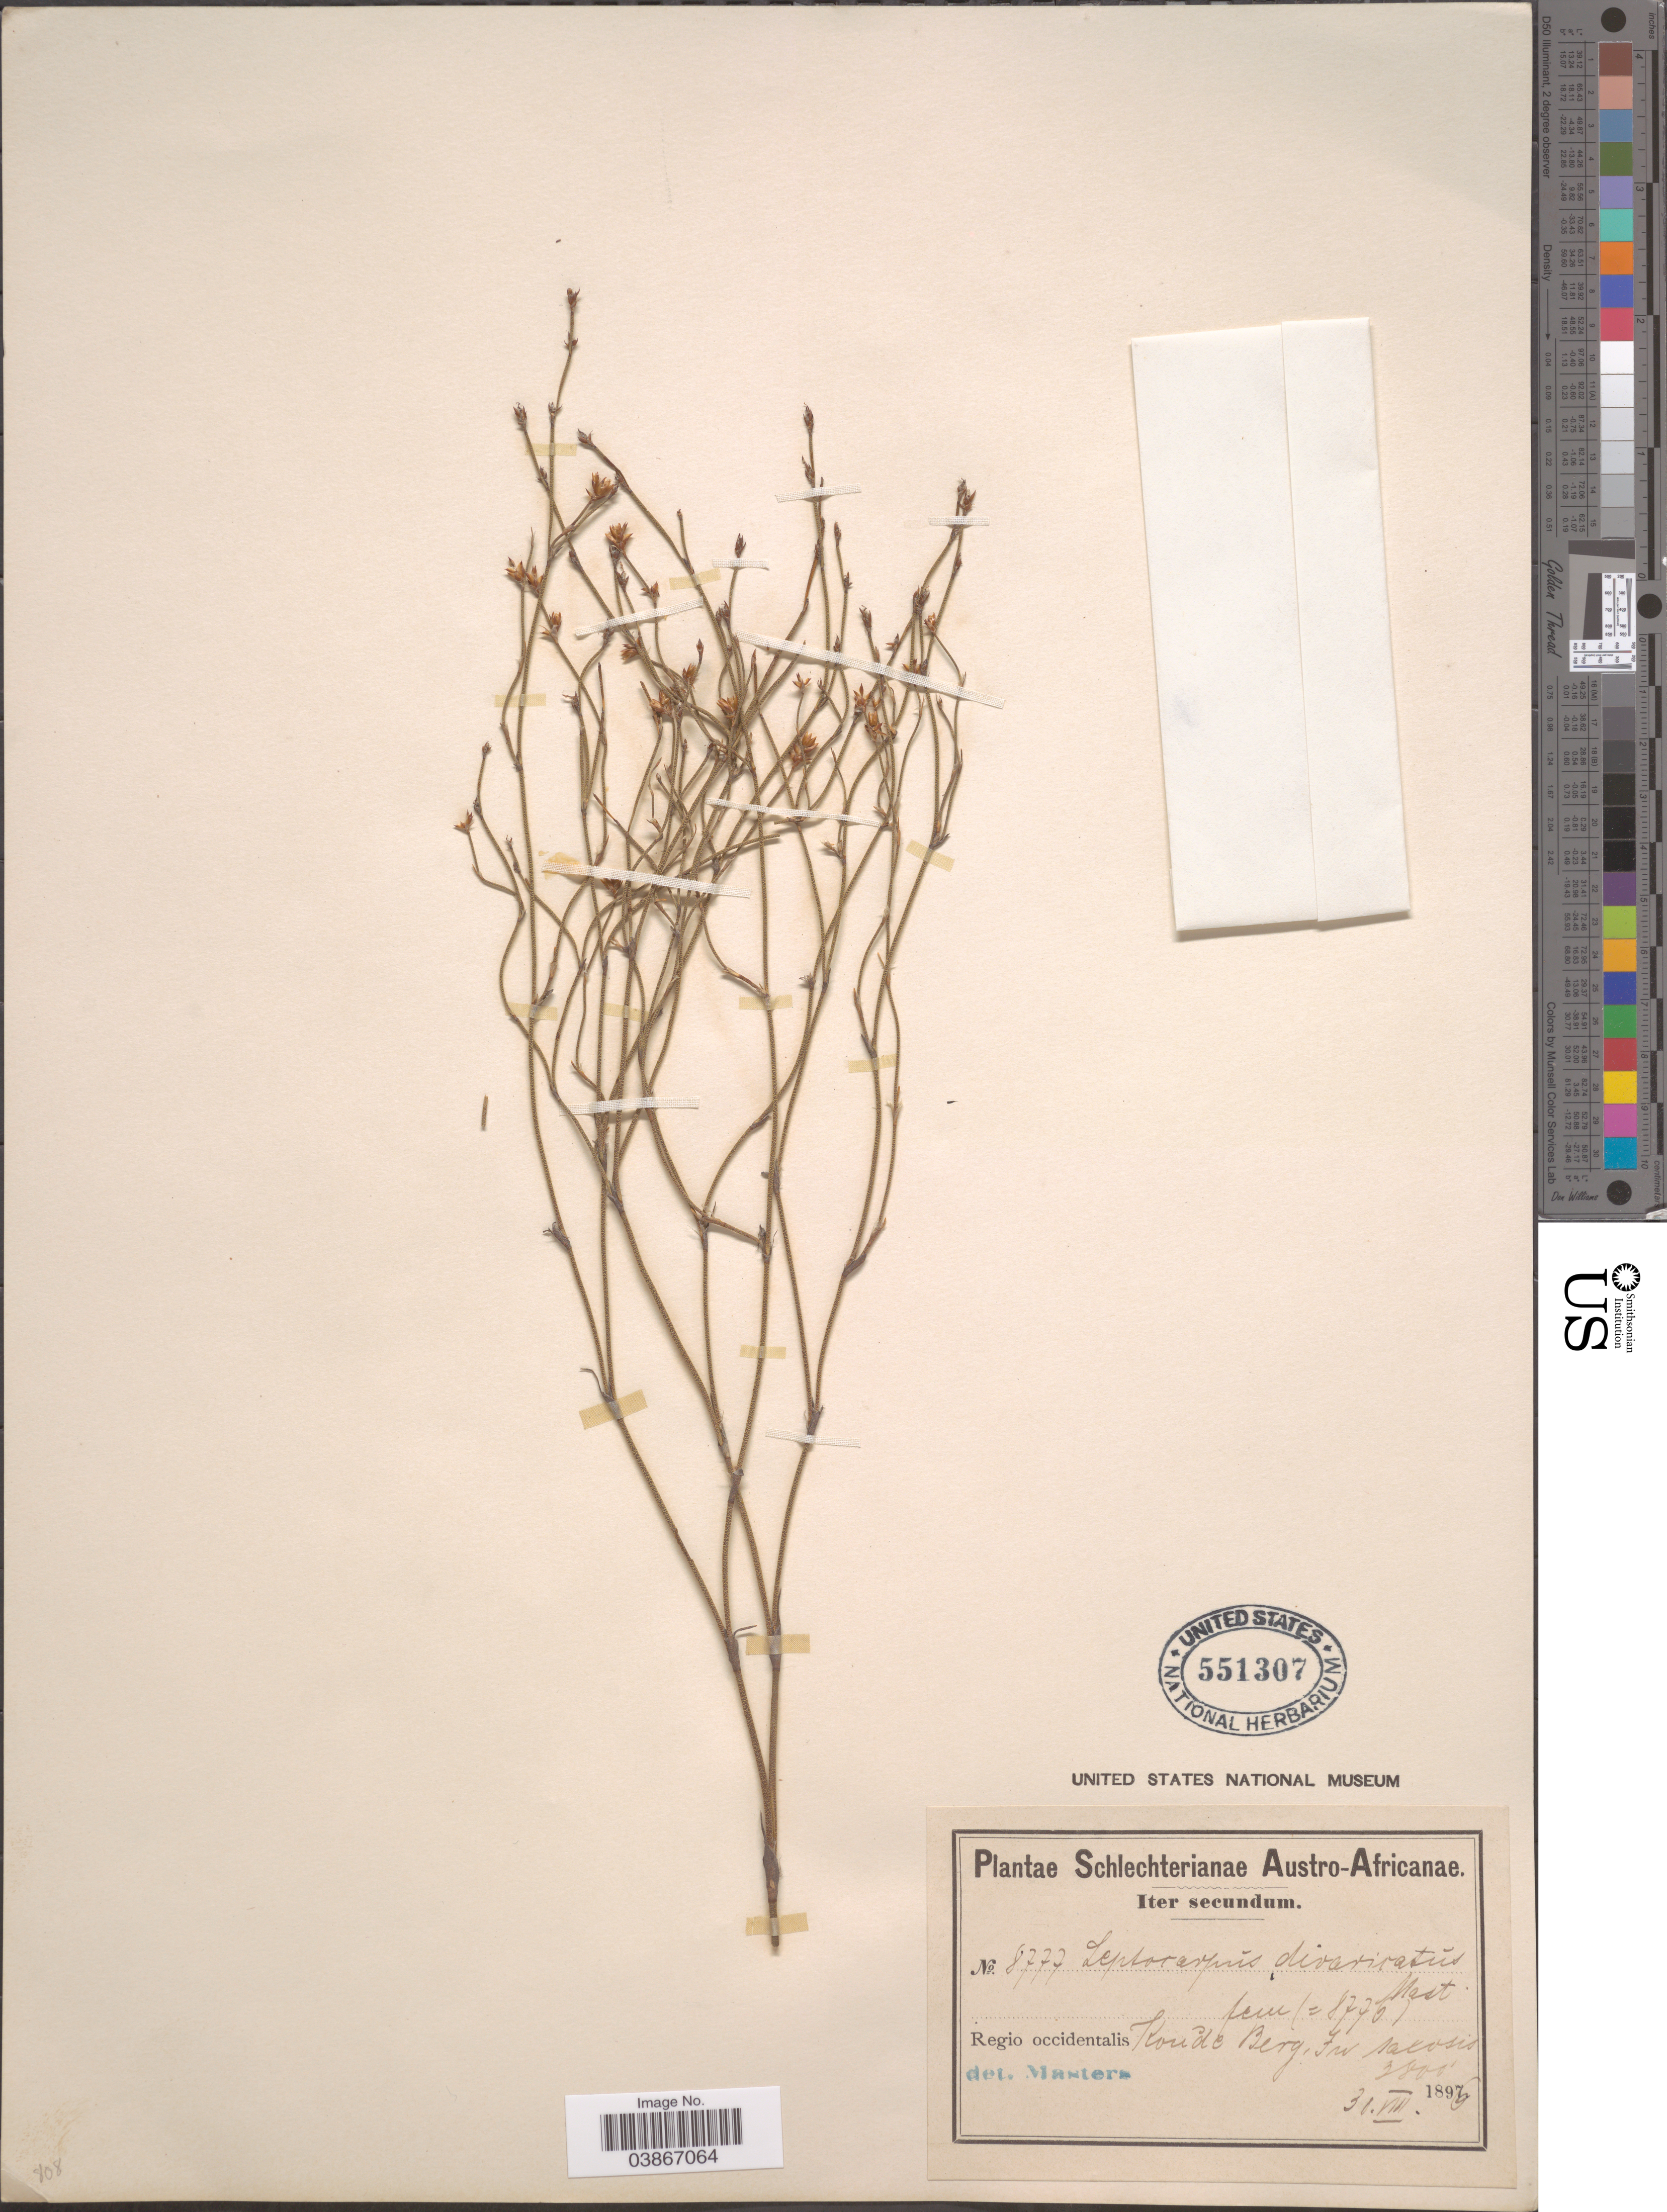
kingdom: Plantae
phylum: Tracheophyta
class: Liliopsida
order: Poales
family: Restionaceae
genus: Leptocarpus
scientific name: Leptocarpus divaricatus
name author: Mast.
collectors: Schlechter, --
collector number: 8777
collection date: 1896-08-30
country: South Africa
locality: Austro-Africanae. Regio occidentalis Koude Berg, In saxosis.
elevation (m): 1158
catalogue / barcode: US 551307